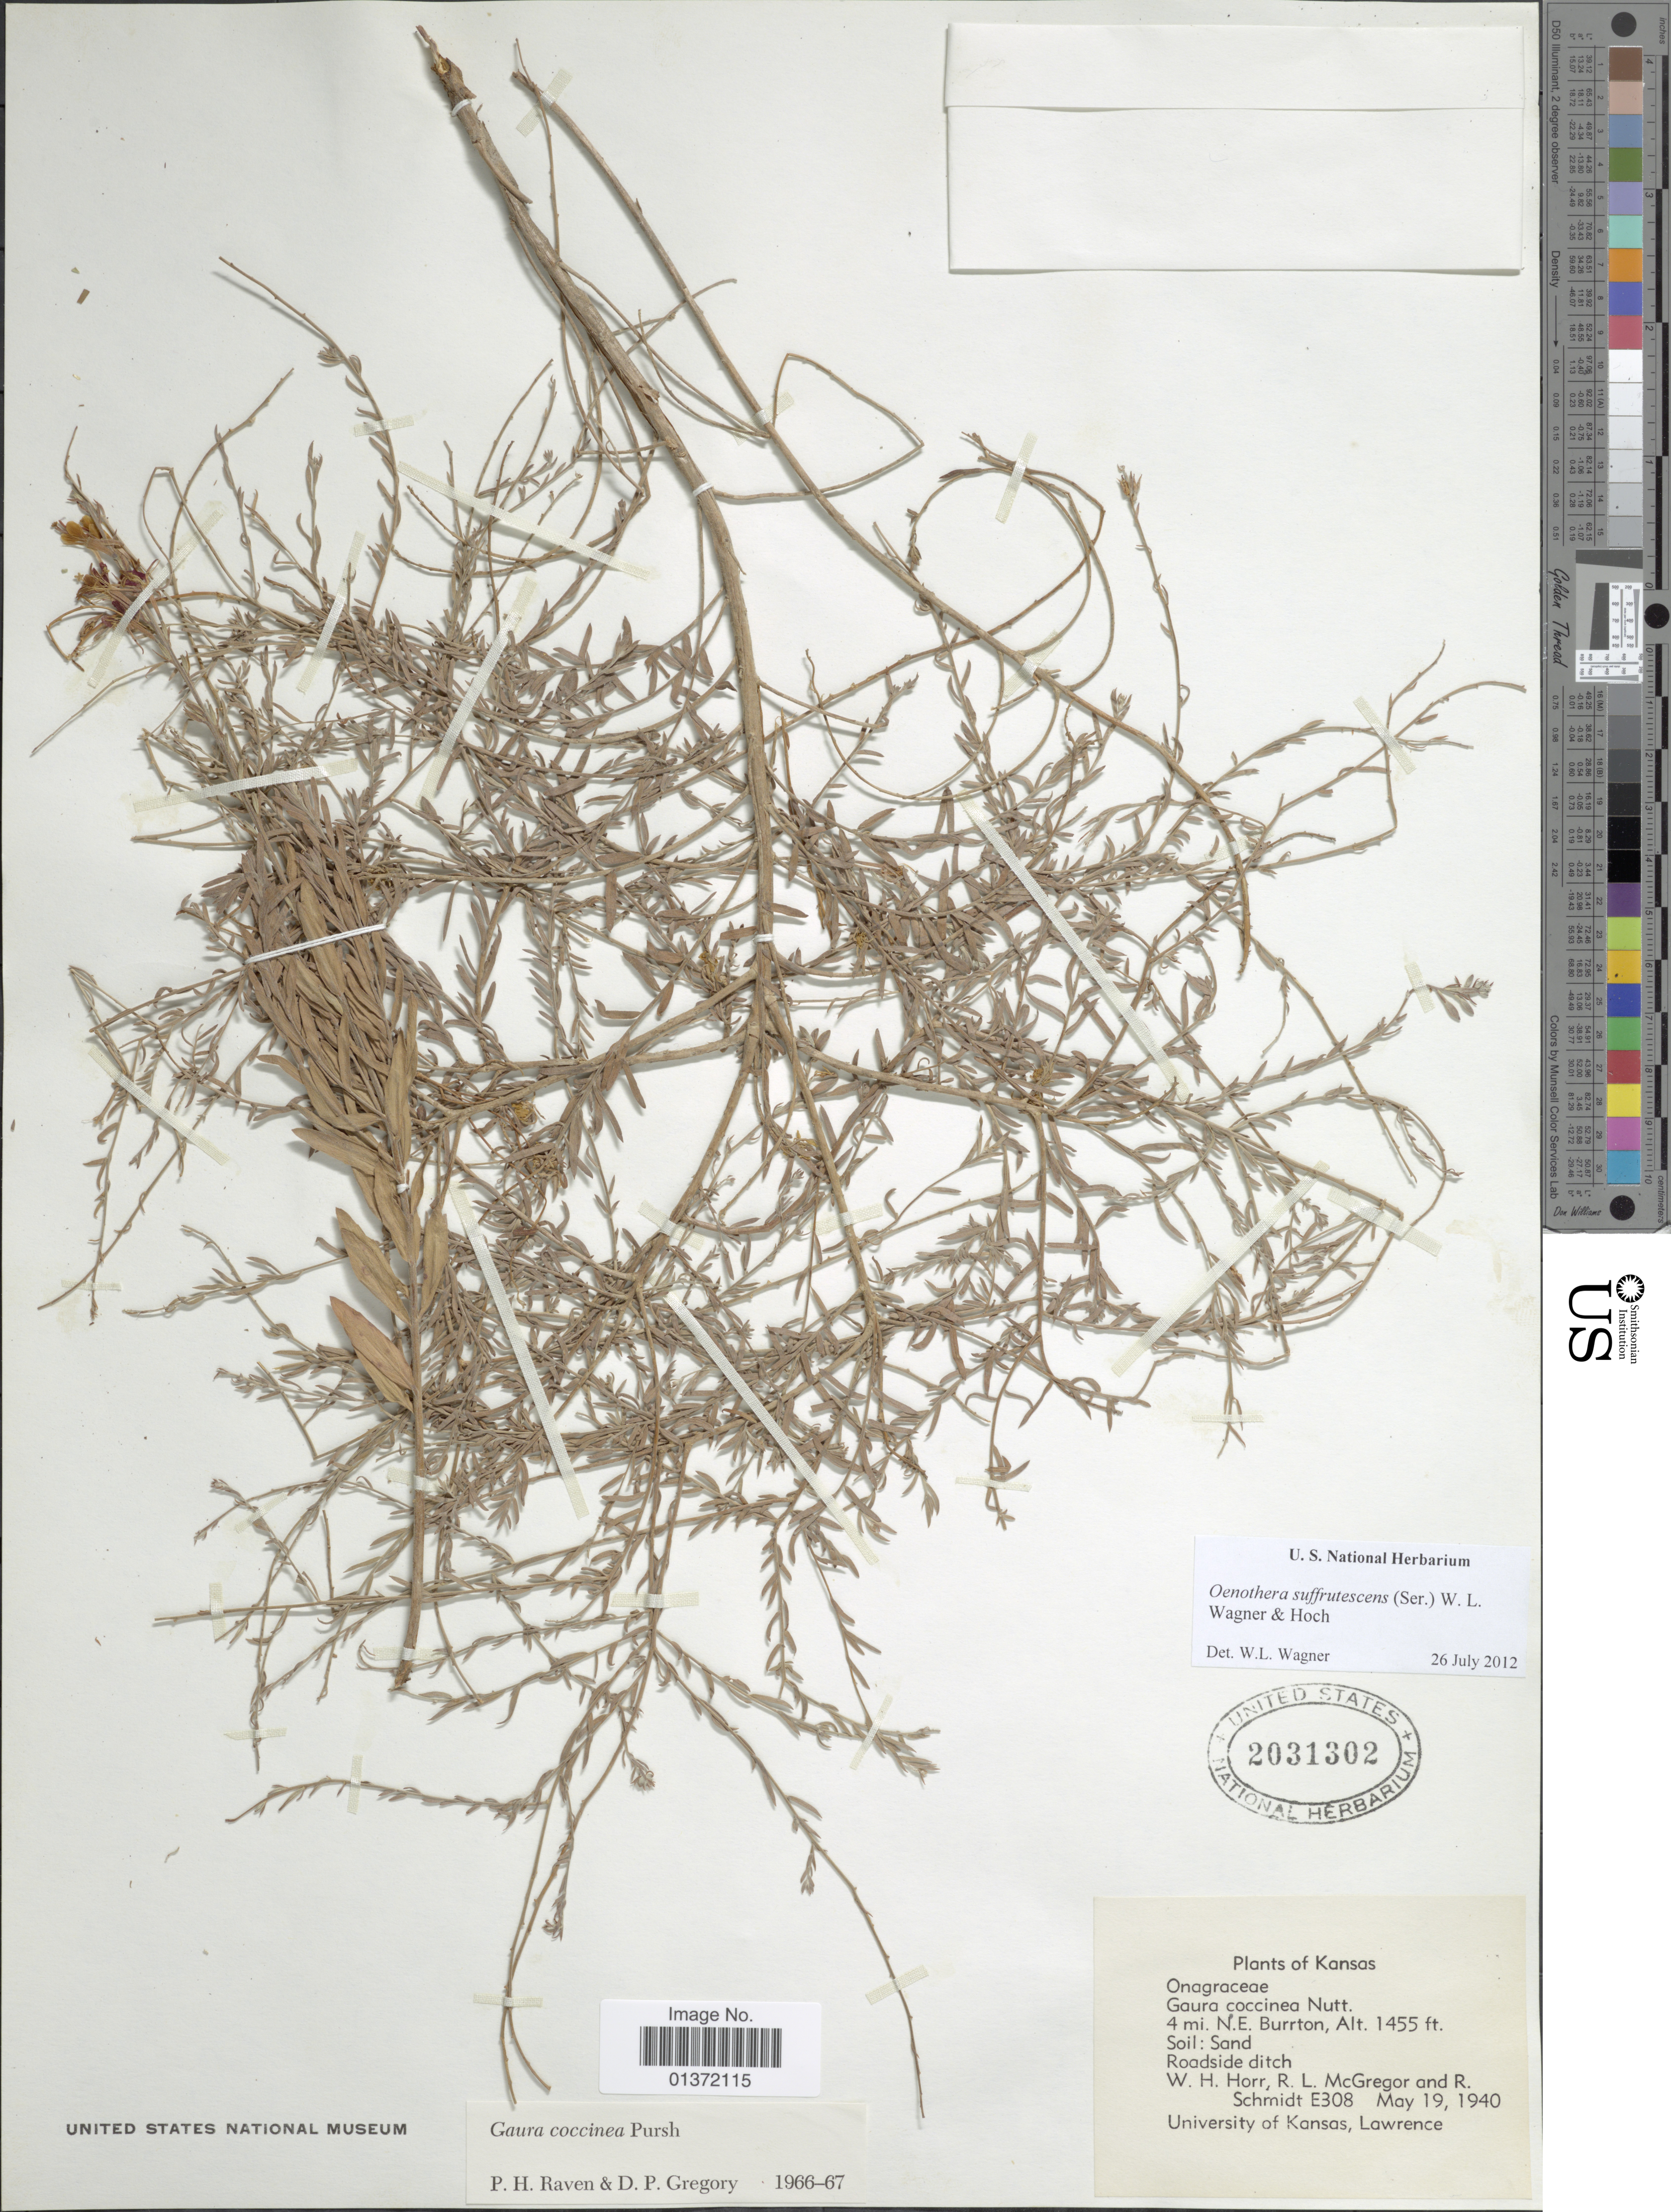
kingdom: Plantae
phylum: Tracheophyta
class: Magnoliopsida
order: Myrtales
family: Onagraceae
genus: Oenothera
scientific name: Oenothera suffrutescens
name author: (Ser.) W.L. Wagner & Hoch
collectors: W. H. Horr, R. McGregor & R. Schmidt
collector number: E308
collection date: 1940-05-19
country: United States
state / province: Kansas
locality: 4 mi. N.E. Burrton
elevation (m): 1266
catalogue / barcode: US 2031302